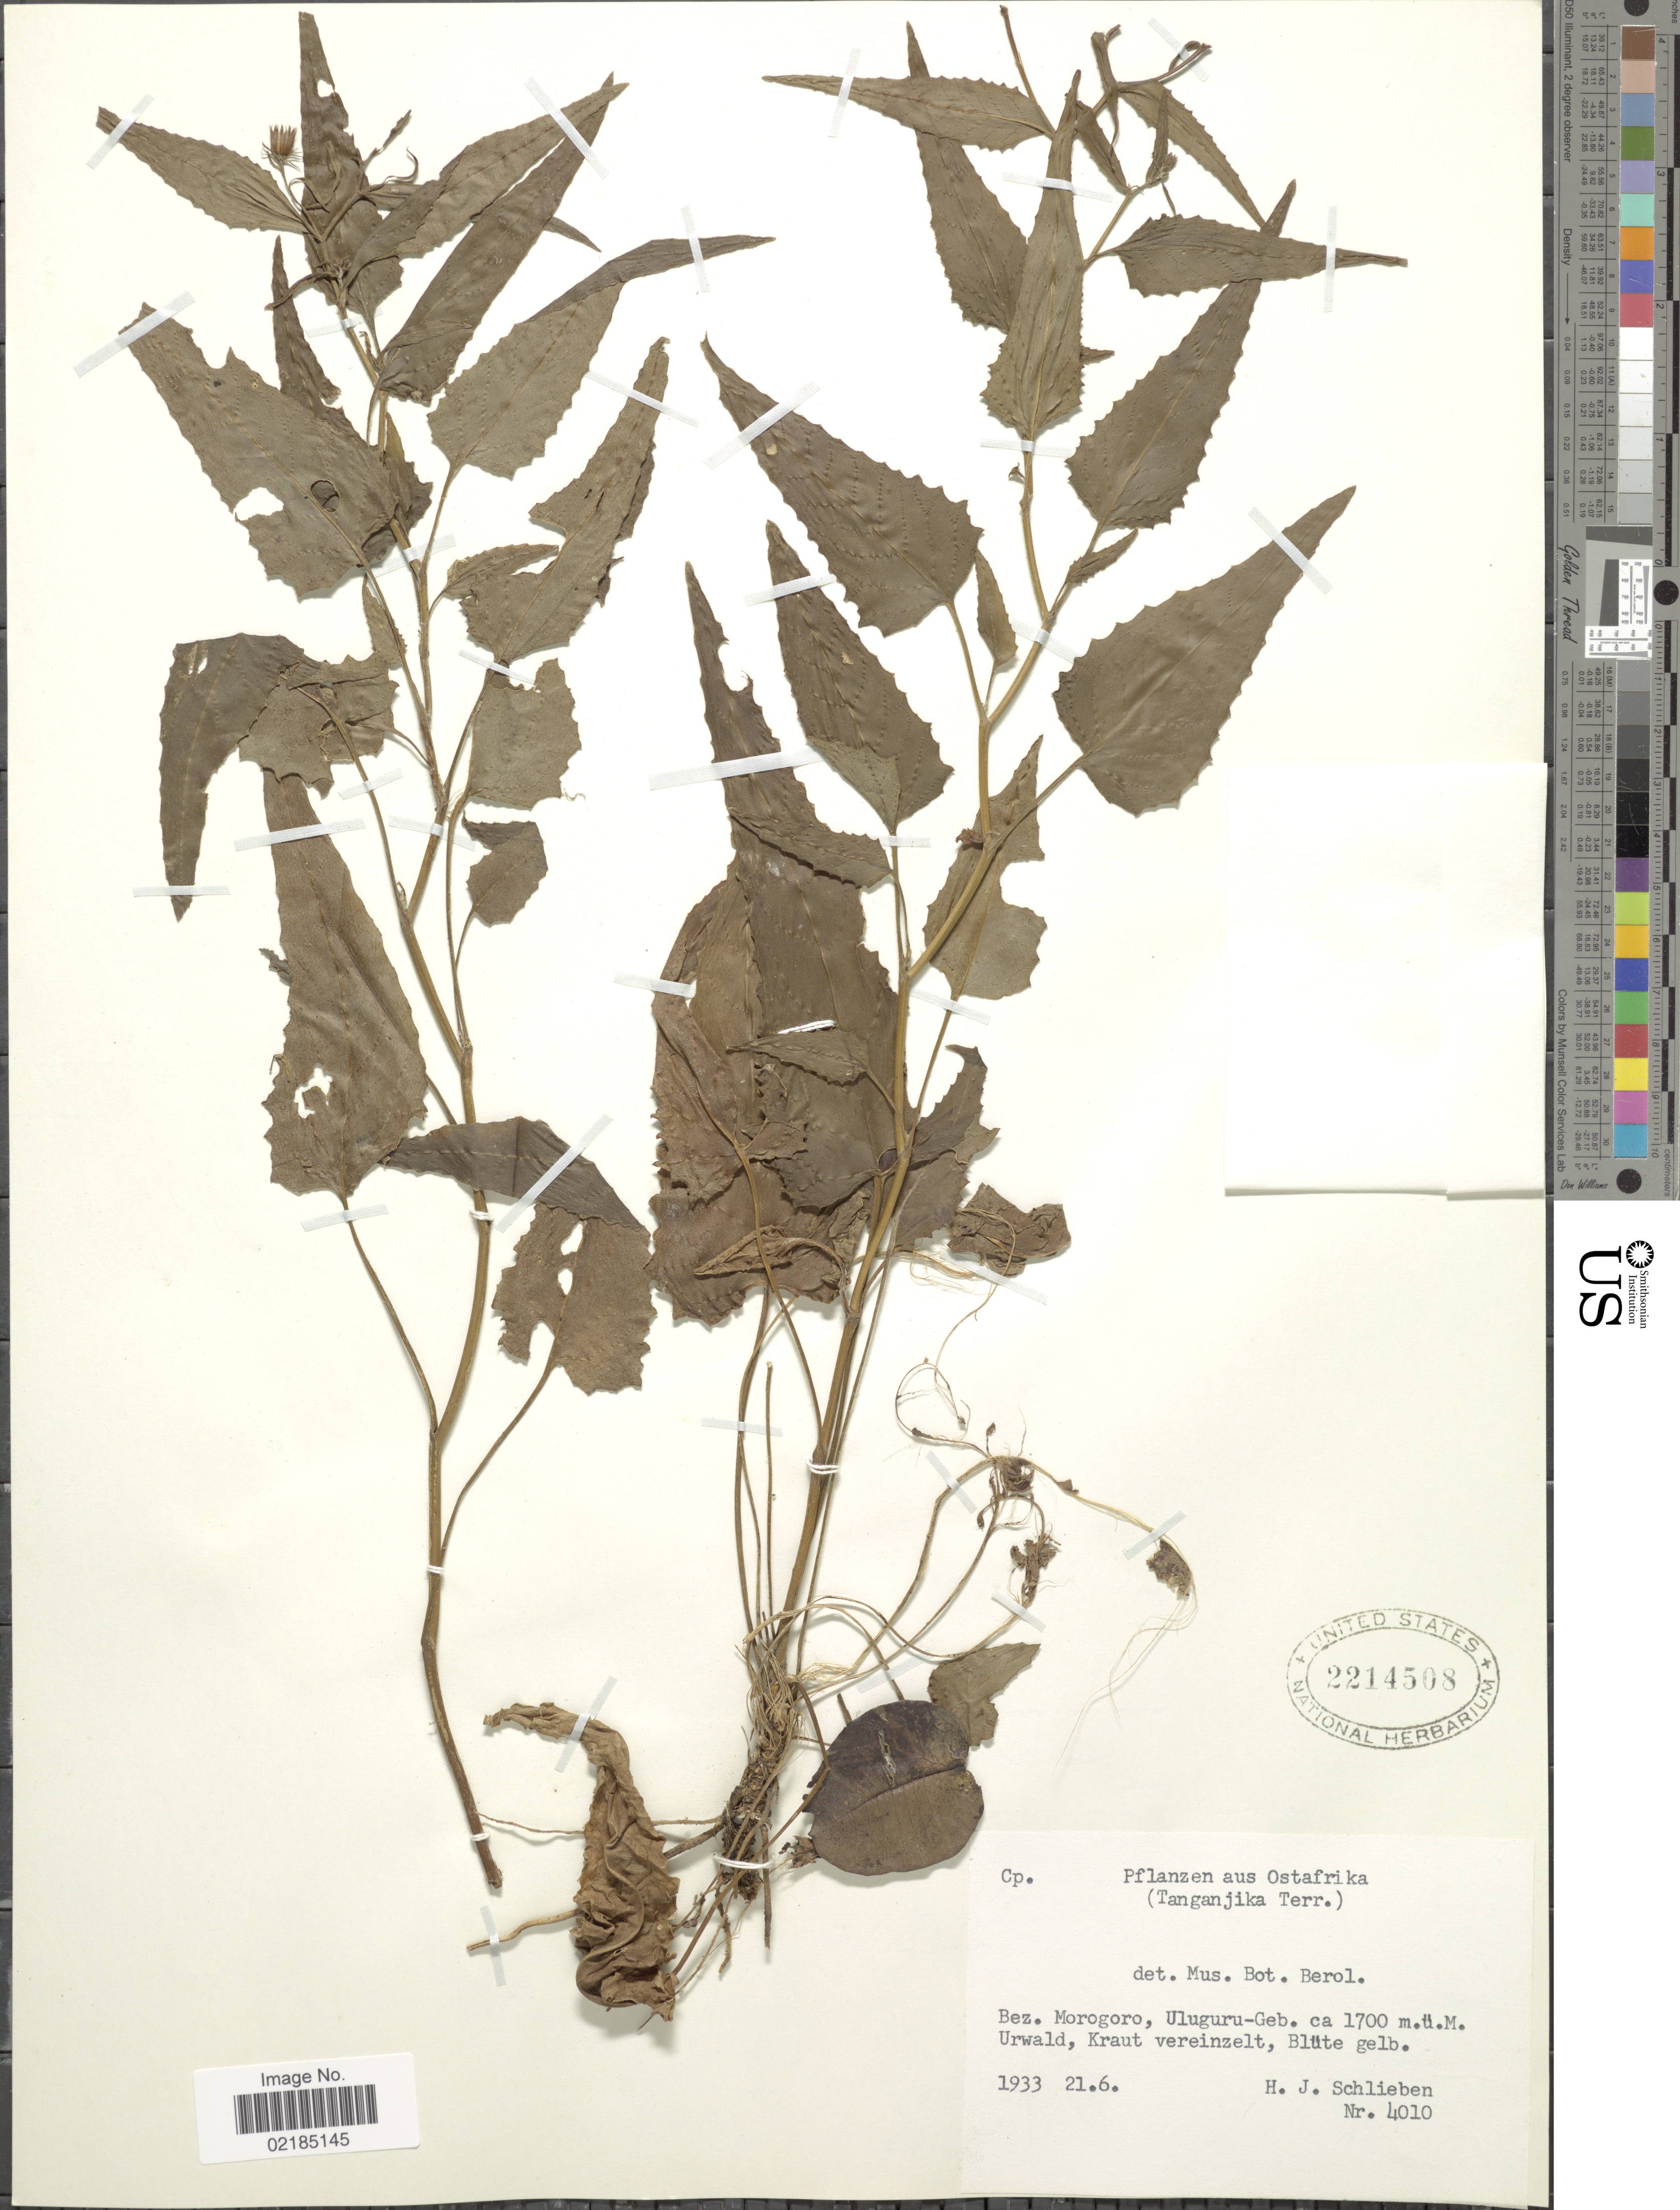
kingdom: Plantae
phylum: Tracheophyta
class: Magnoliopsida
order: Asterales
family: Asteraceae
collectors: H. J. Schlieben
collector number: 4010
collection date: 1933-06-21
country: Tanzania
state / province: Morogoro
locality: (Tanganjika Terr.). Bez. Morogoro, Uluguru-Geb. Urwald, Kraut vereinzelt, Blüte gelb.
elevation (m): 1700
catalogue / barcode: US 2214508